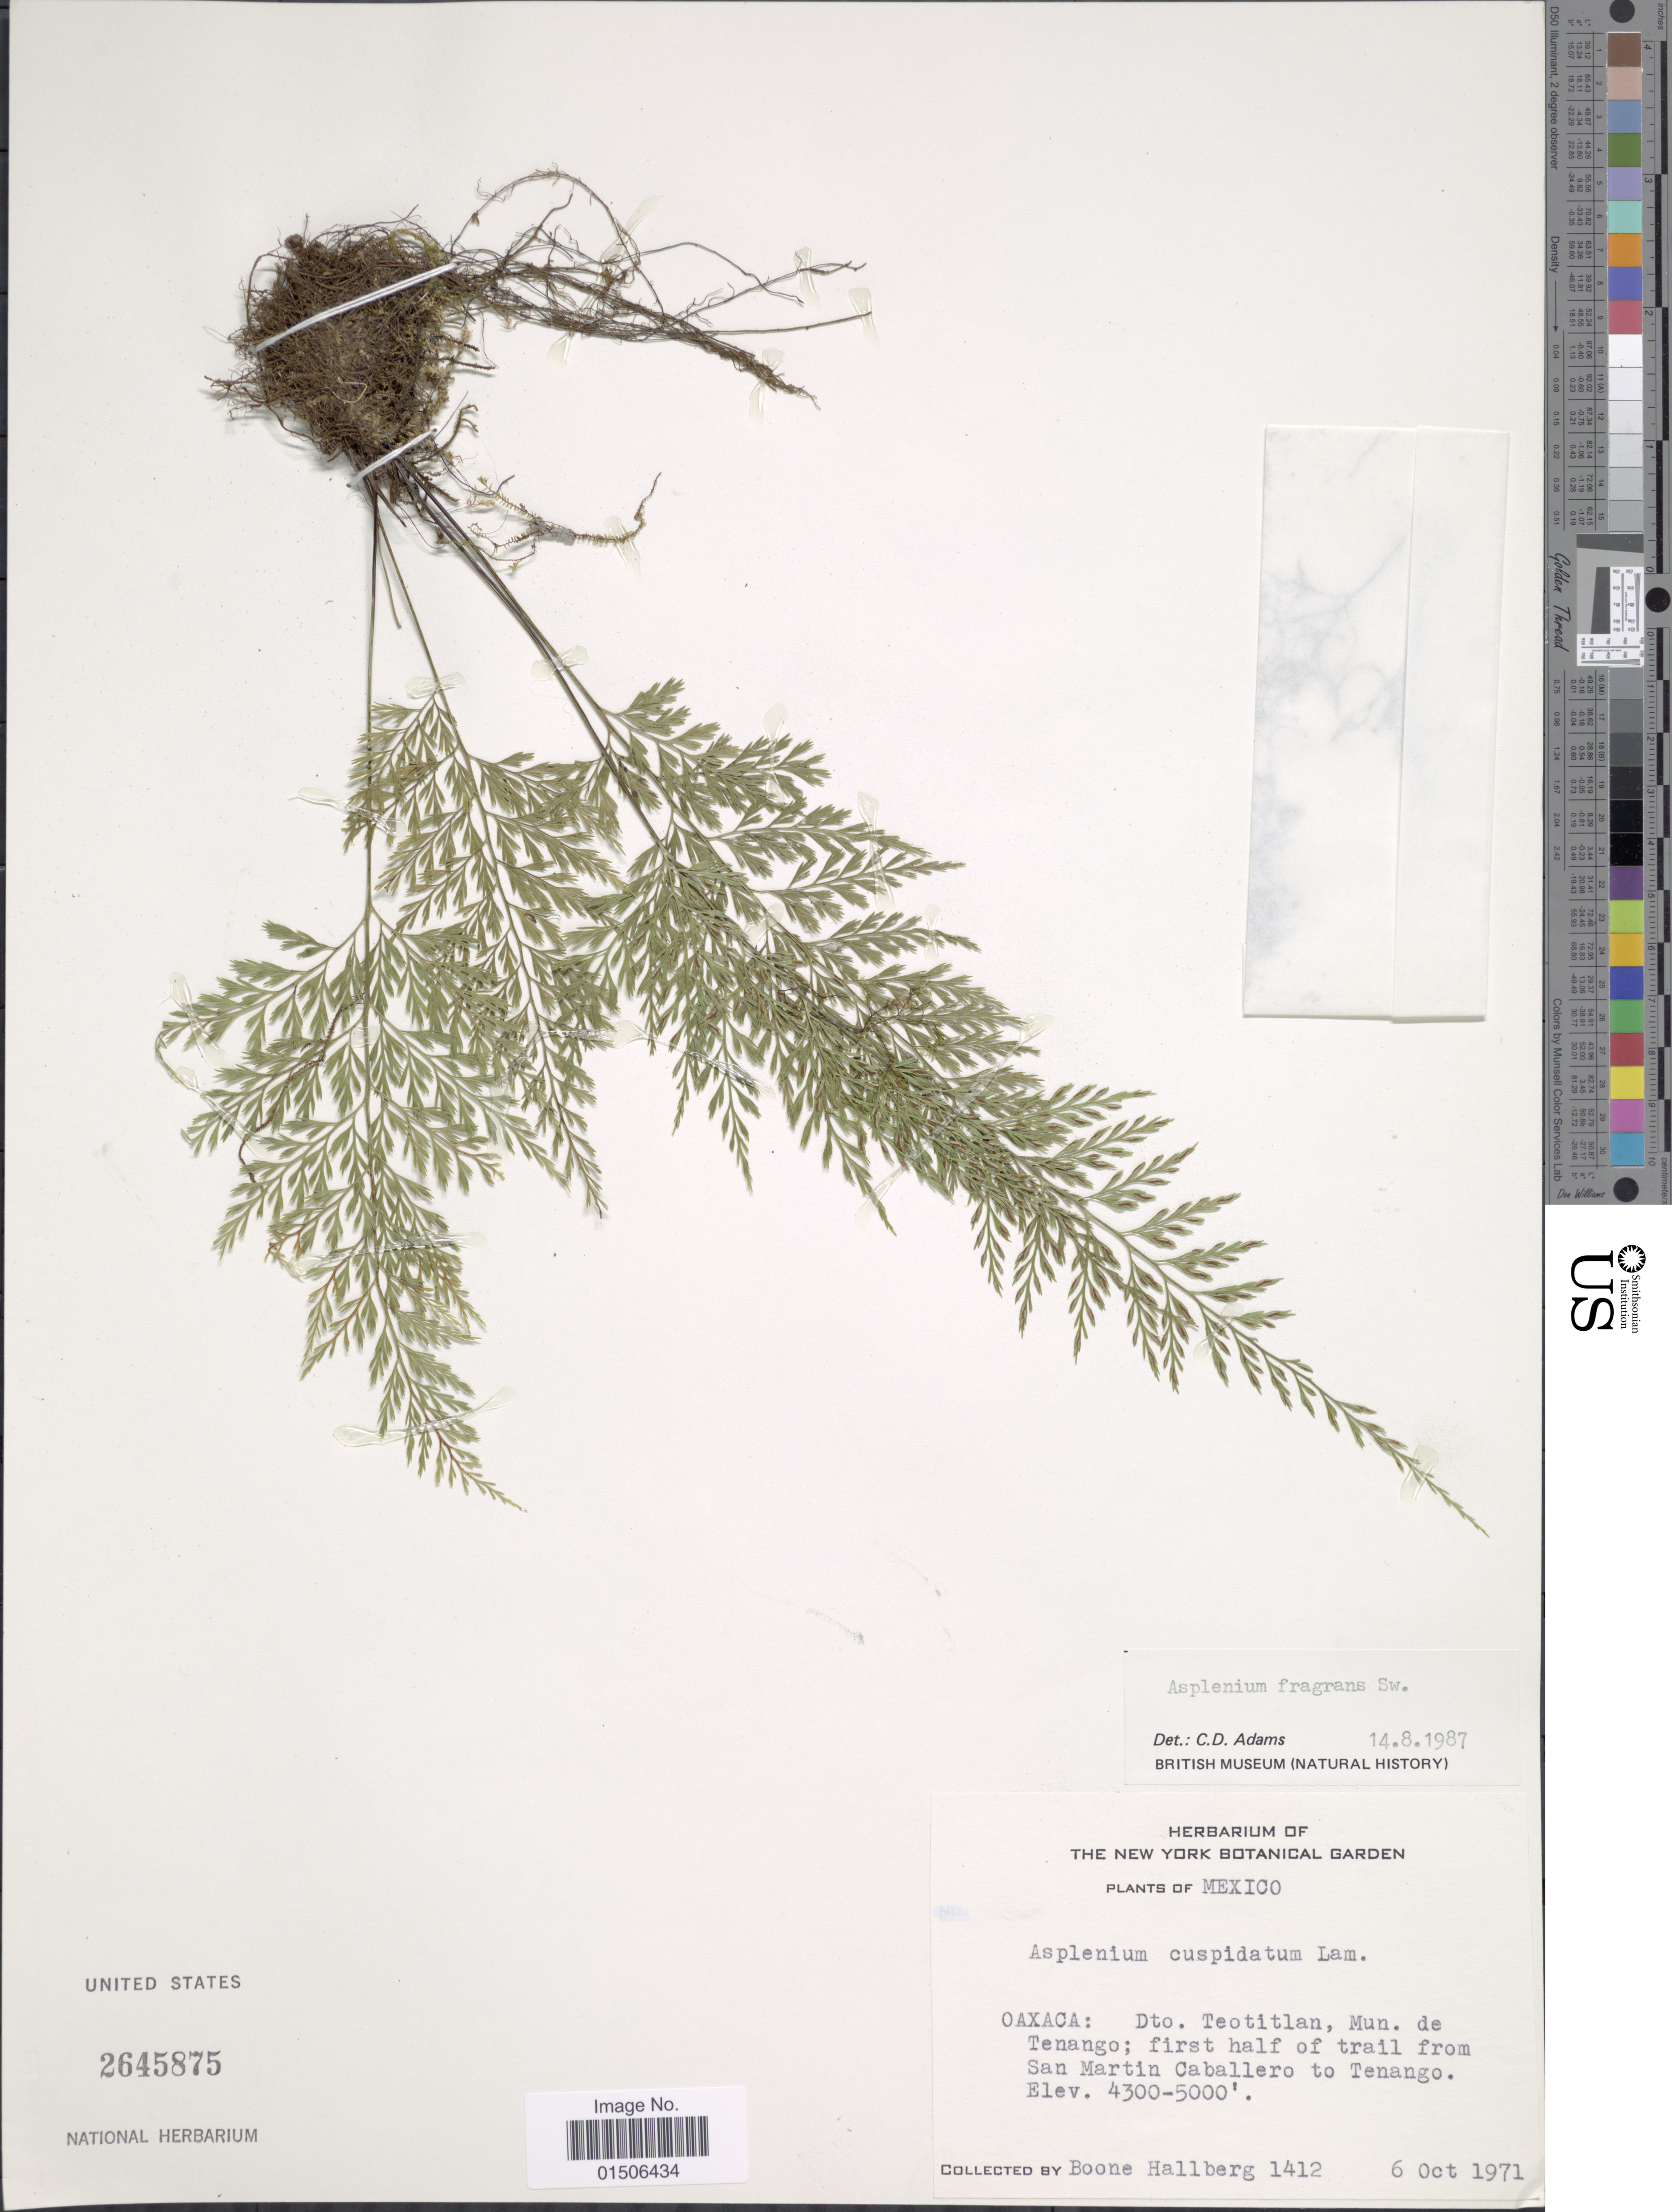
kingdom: Plantae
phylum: Tracheophyta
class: Polypodiopsida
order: Polypodiales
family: Aspleniaceae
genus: Asplenium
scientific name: Asplenium fragrans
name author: Sw.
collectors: B. Hallberg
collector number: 1412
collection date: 1971-10-06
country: Mexico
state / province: Oaxaca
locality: Dto Teotitlan, Mun. de Tenango; first half of trail from San Martin Caballero to Tenango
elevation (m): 1311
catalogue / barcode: US 2645875